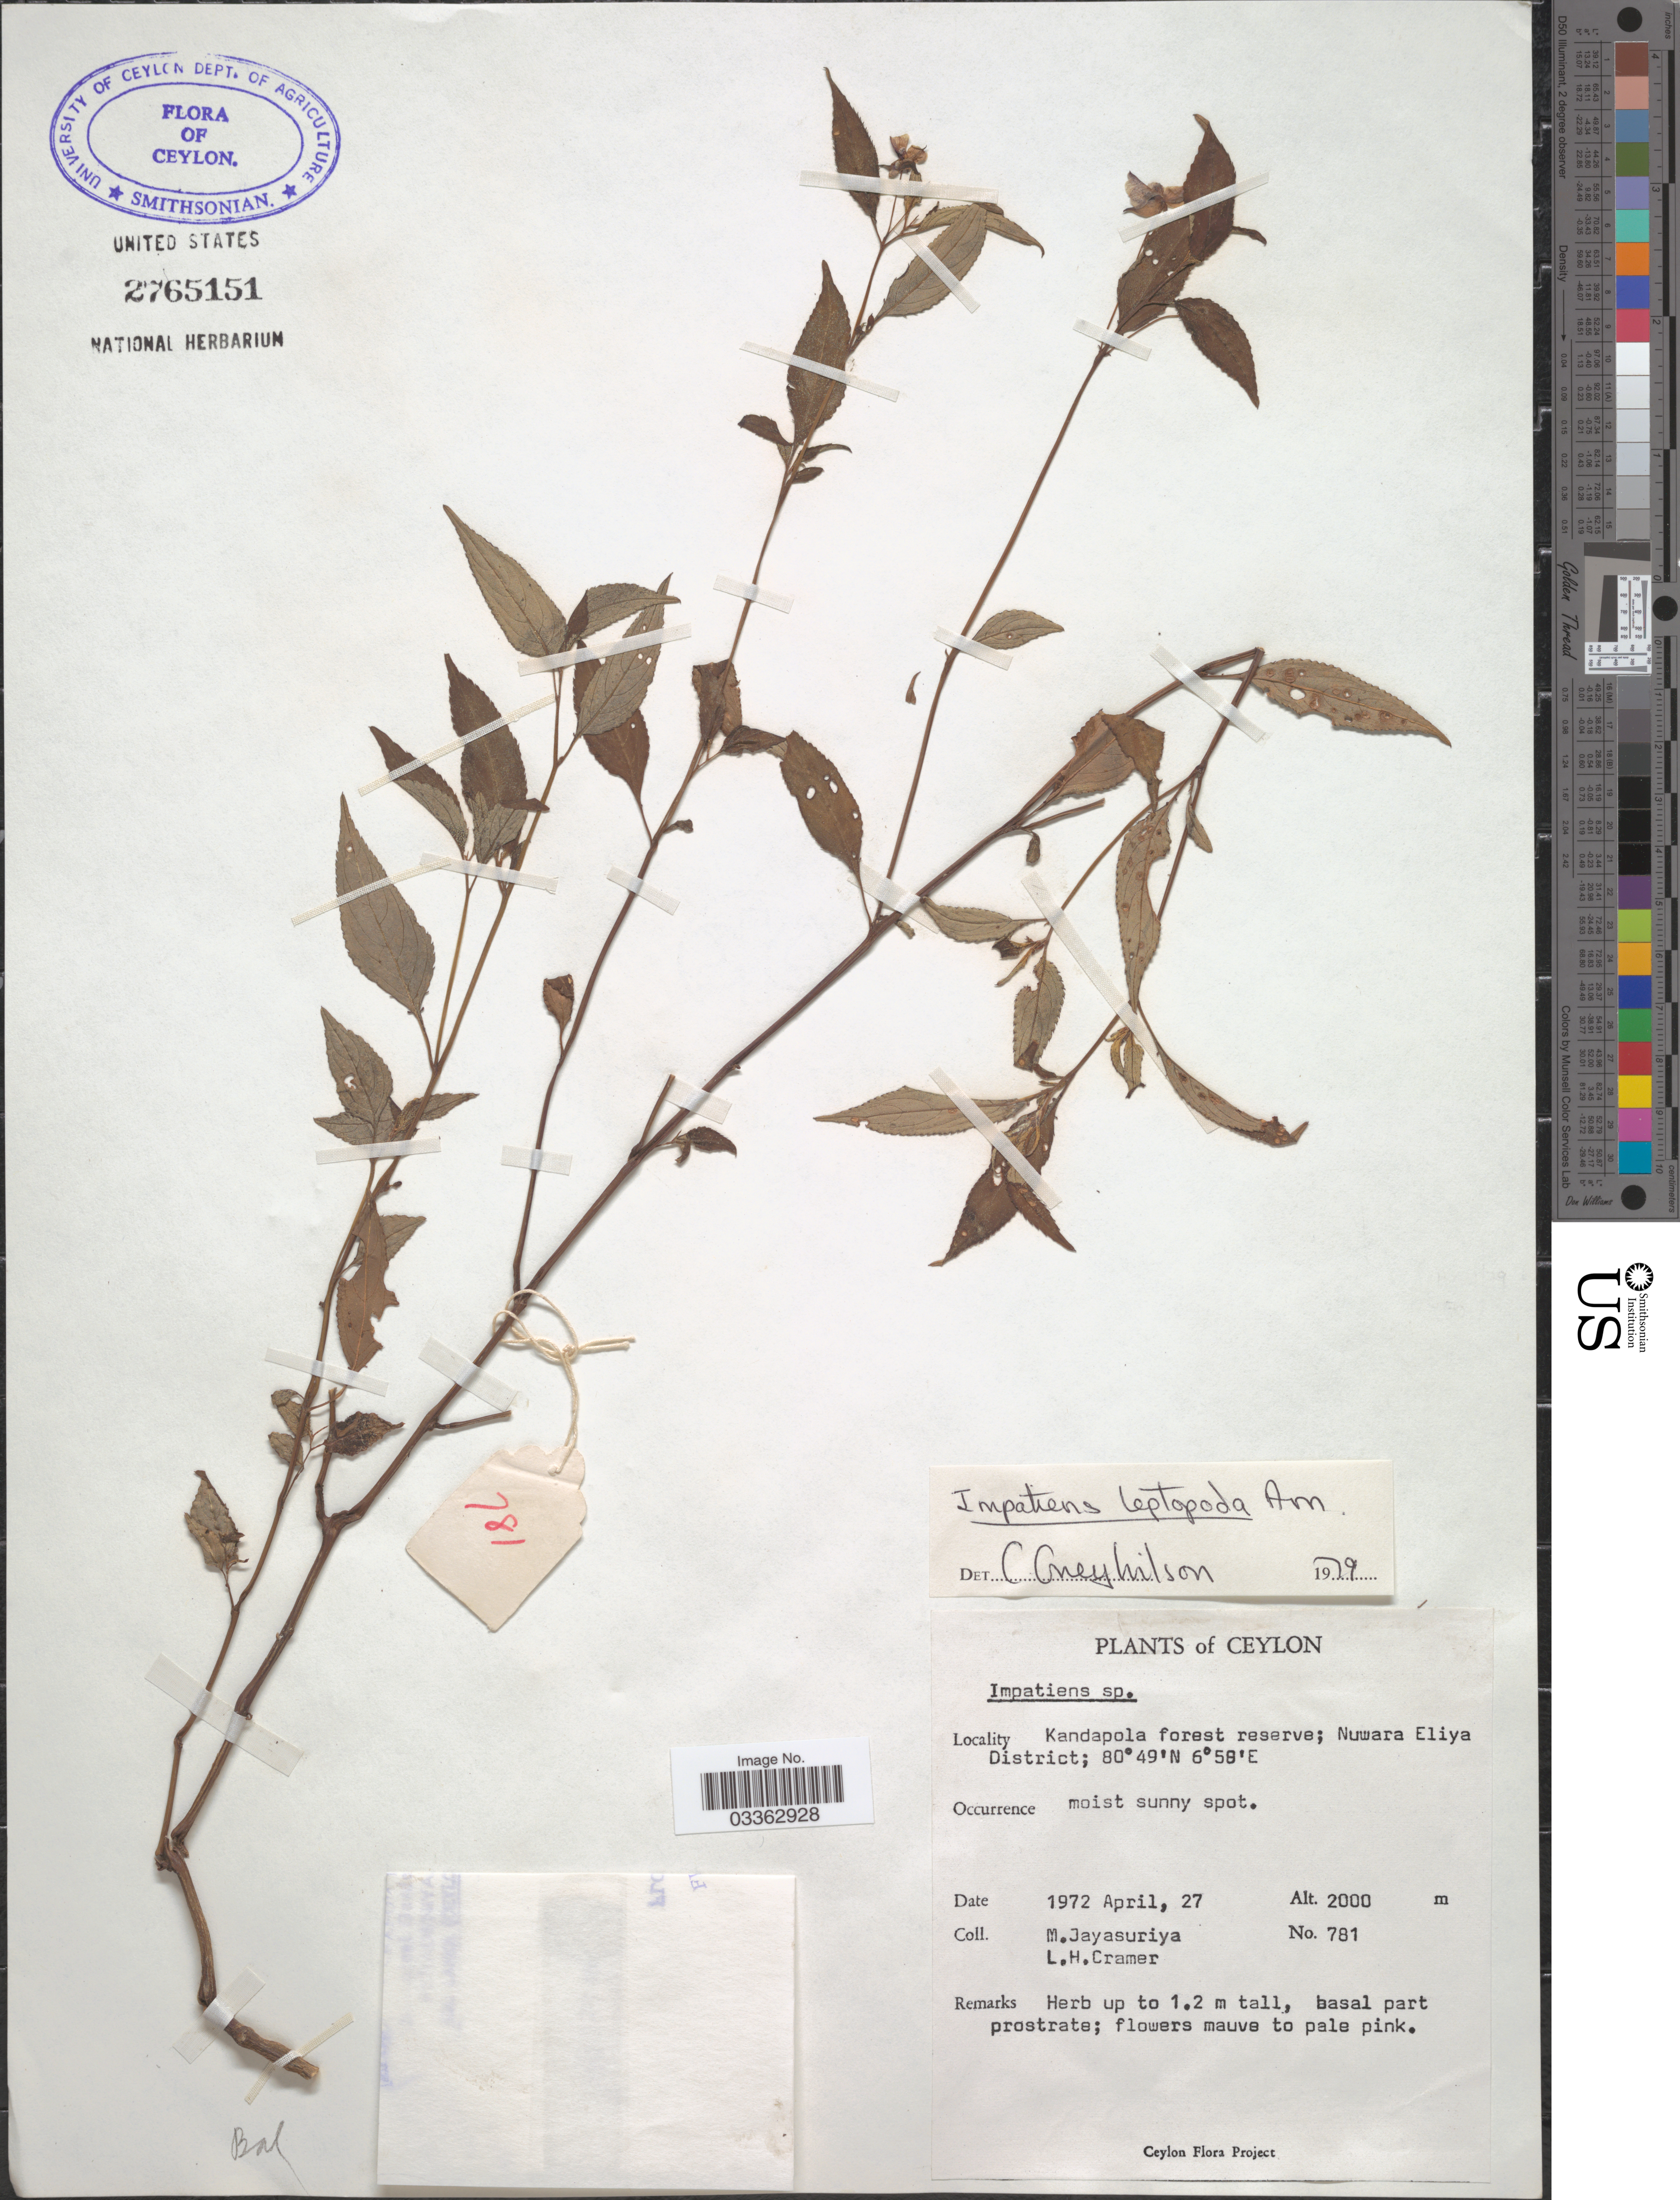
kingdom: Plantae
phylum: Tracheophyta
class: Magnoliopsida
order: Ericales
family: Balsaminaceae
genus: Impatiens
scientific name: Impatiens leptopoda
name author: Arn.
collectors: M. Jayasuriya & L. H. Cramer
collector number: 781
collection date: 1972-04-27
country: Sri Lanka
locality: Ceylon. Kandapola forest reserve; Nuwara Eliya District.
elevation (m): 2000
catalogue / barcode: US 2765151